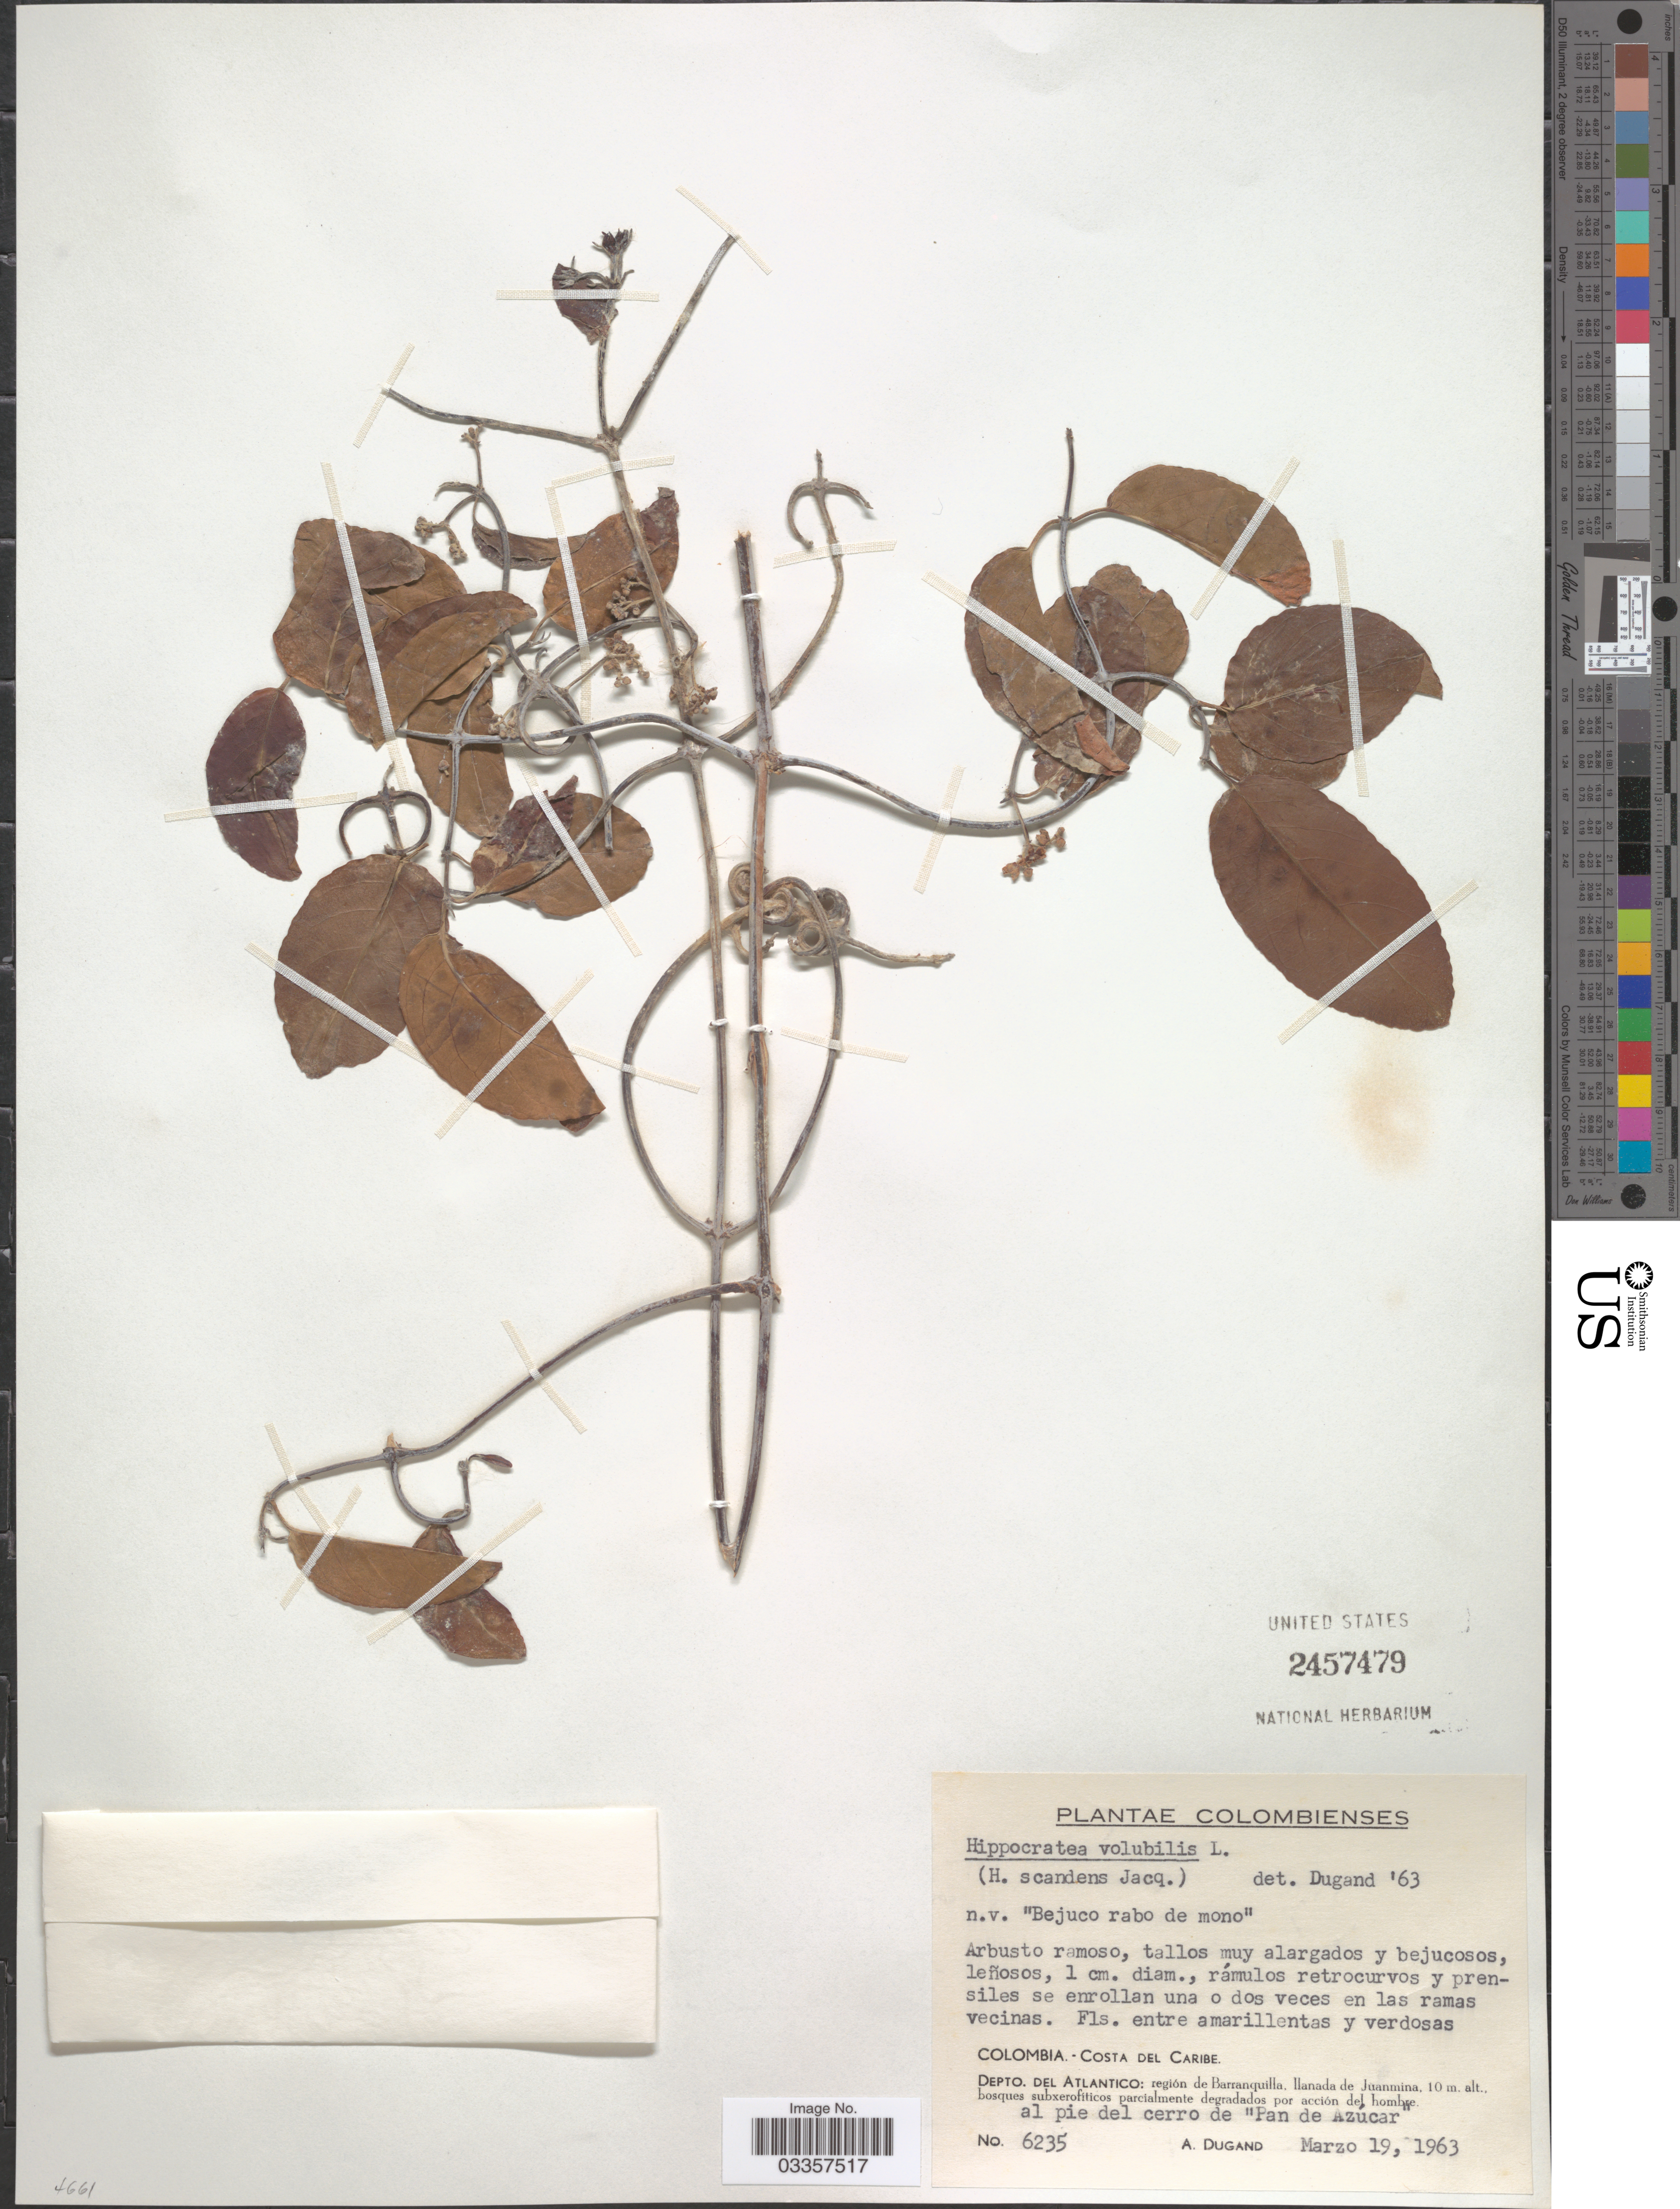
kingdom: Plantae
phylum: Tracheophyta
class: Magnoliopsida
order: Celastrales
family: Celastraceae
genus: Hippocratea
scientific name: Hippocratea volubilis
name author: L.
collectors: A. Dugand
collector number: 6235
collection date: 1963-03-19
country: Colombia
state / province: Atlántico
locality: Costa del Caribe. Depto. del Atlantico: región de Barranquilla, llanada de Juanmina, al pie del cerro de "Pan de Azúcar".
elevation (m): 10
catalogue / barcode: US 2457479